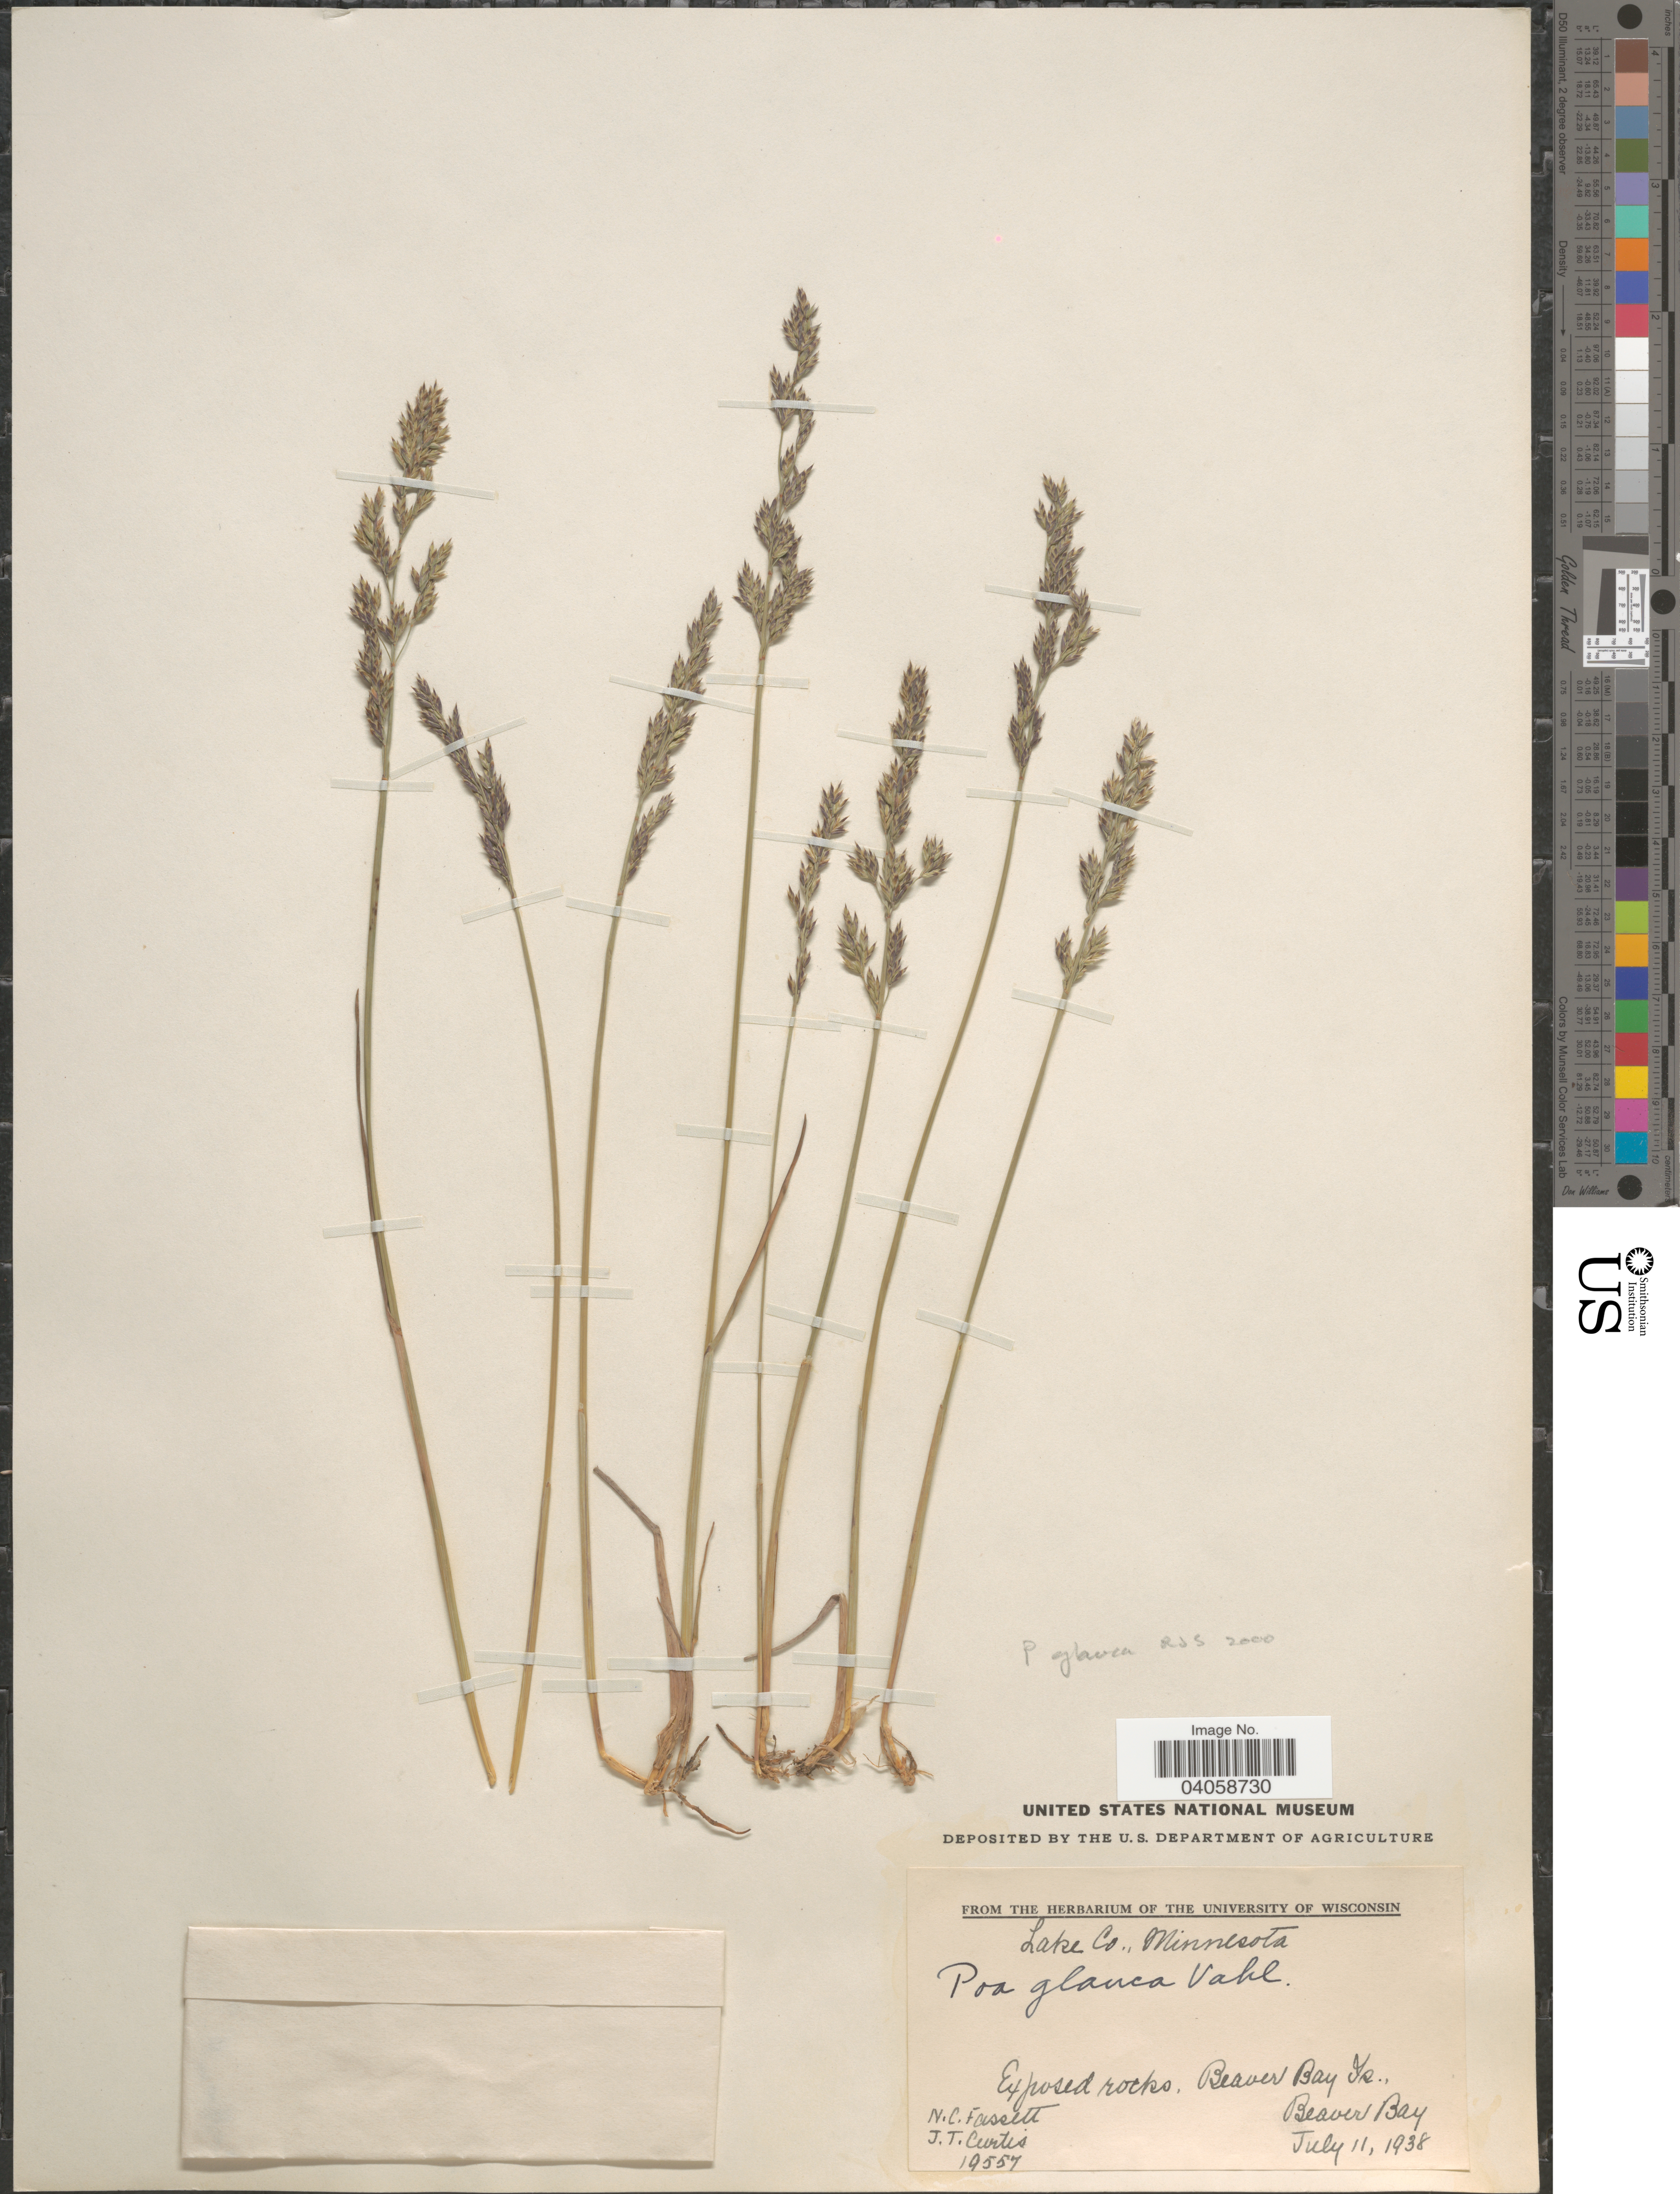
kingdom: Plantae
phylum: Tracheophyta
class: Liliopsida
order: Poales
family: Poaceae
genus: Poa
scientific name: Poa glauca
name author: Vahl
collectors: N. C. Fassett & J. Curtis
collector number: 19557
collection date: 1938-07-11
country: United States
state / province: Minnesota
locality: Lake Co. Exposed rocks, Beaver Bay Is., Beaver Bay.